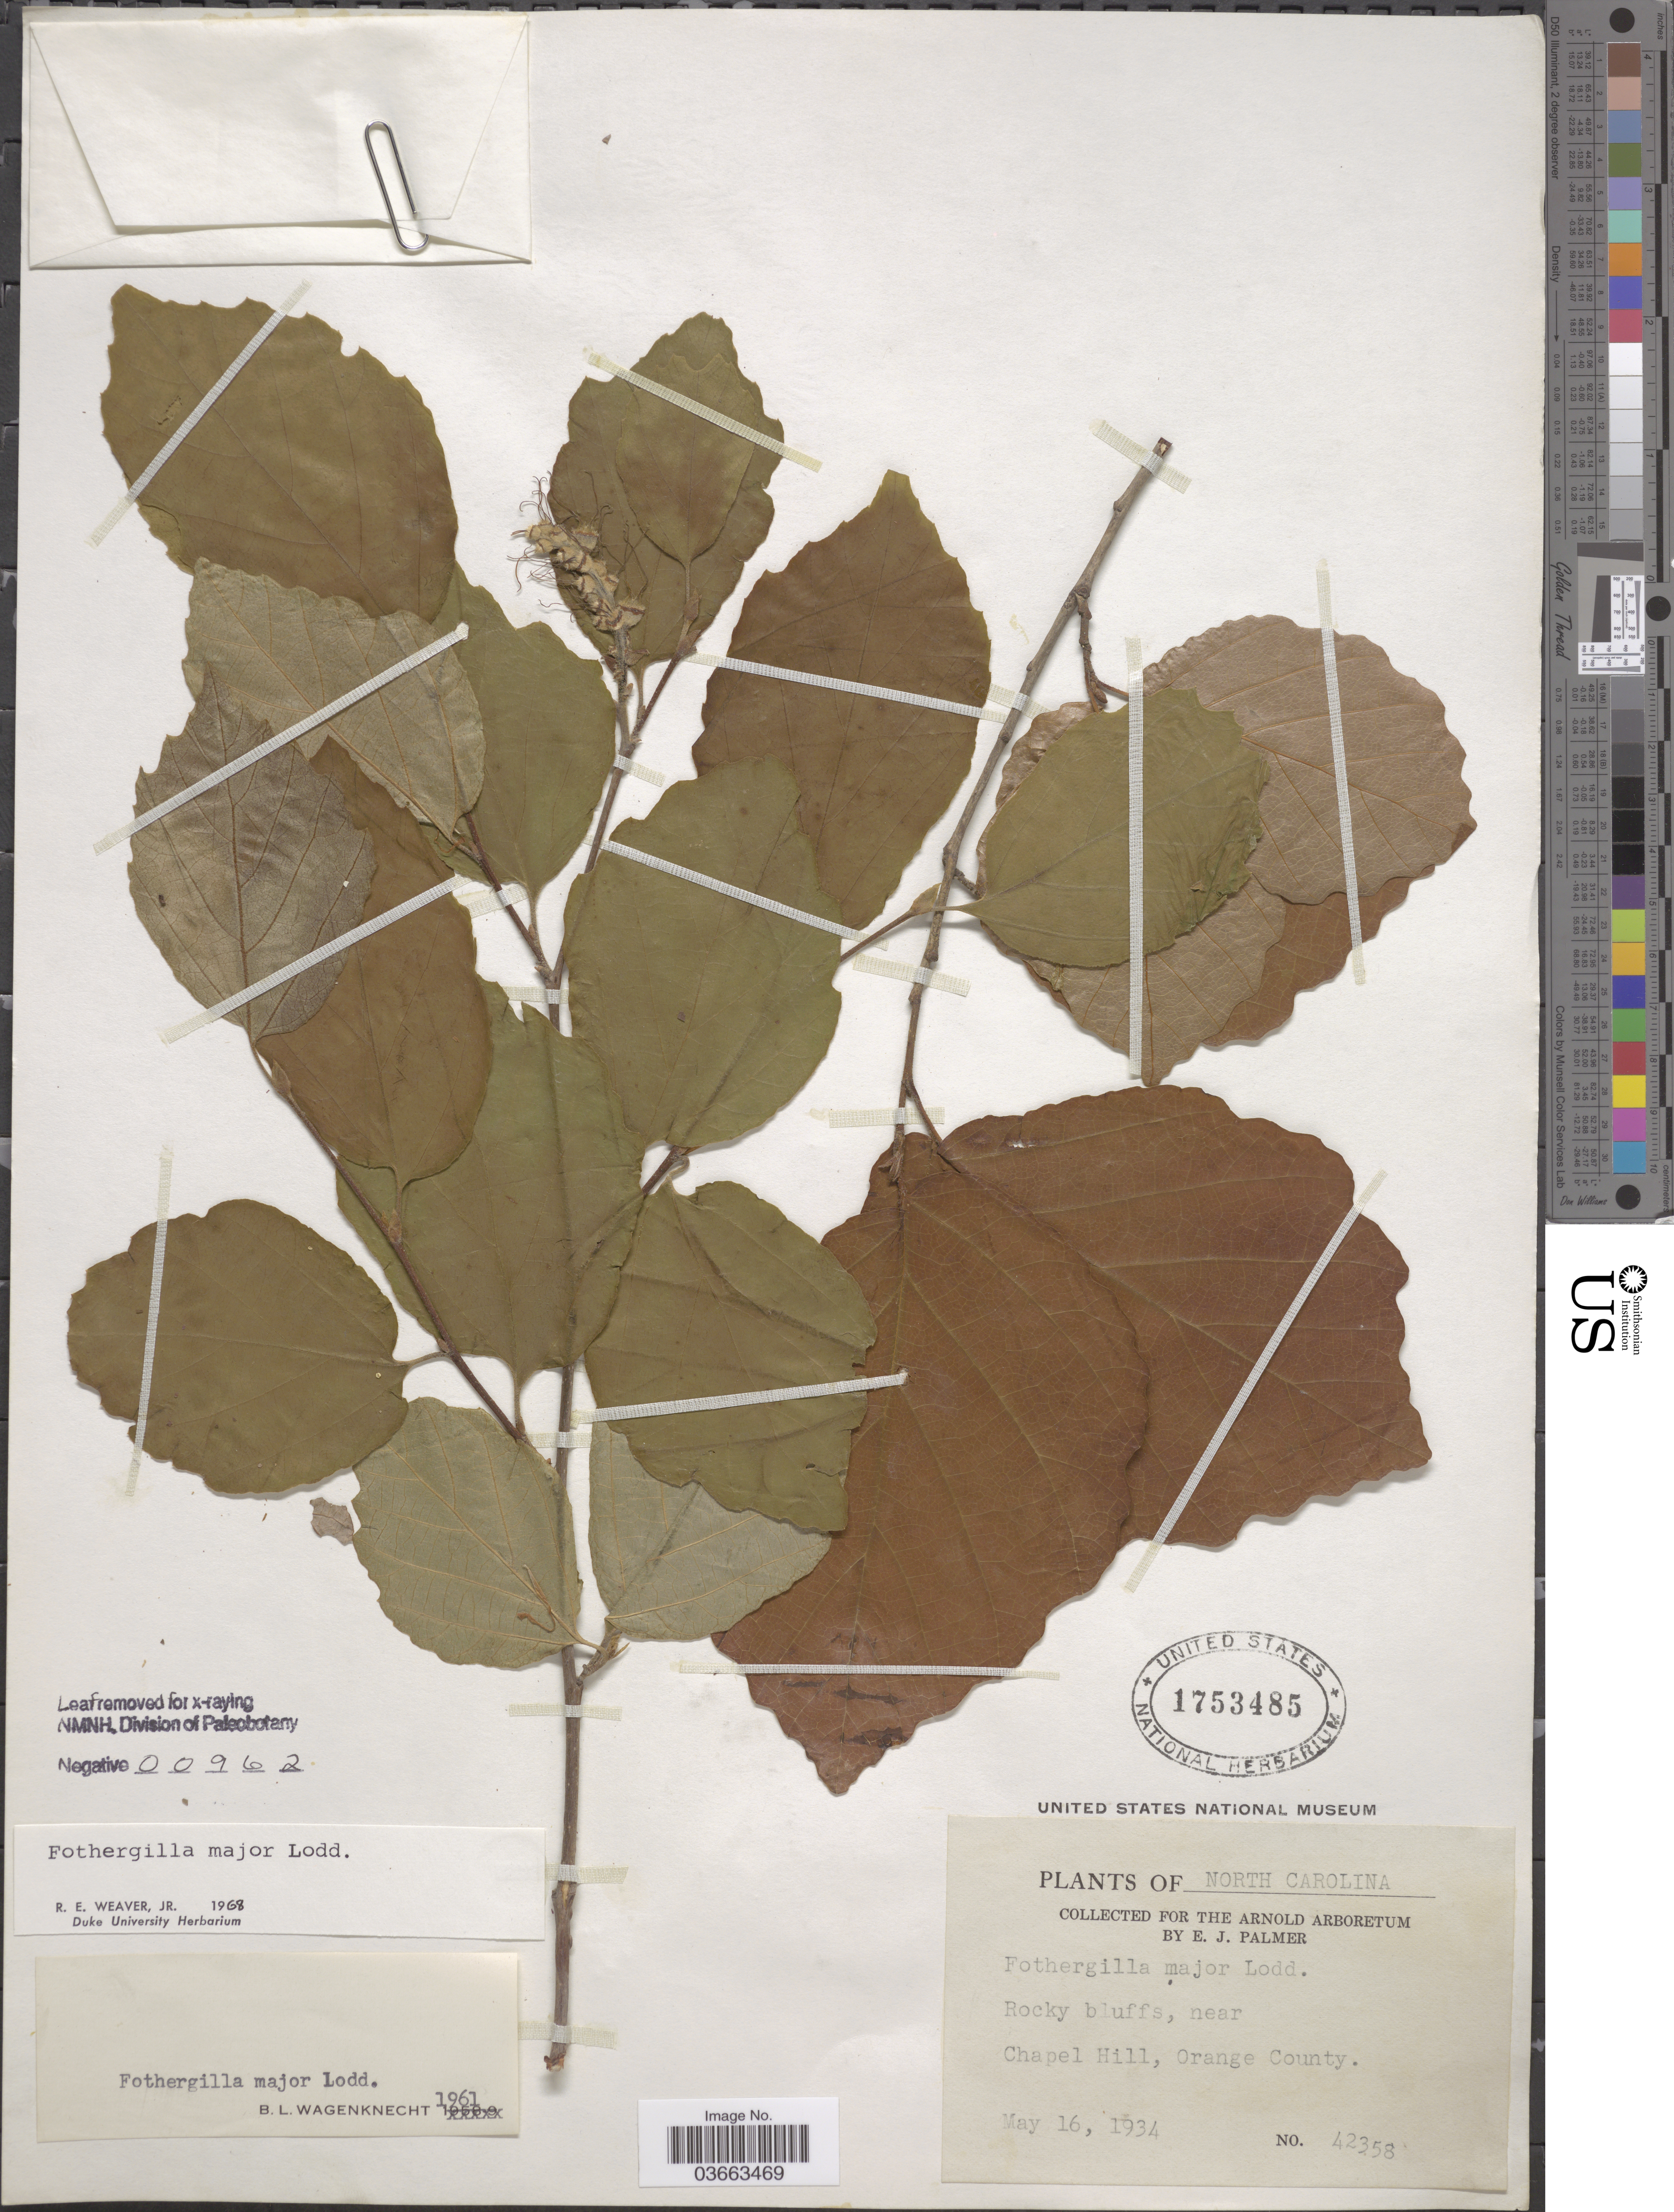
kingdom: Plantae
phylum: Tracheophyta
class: Magnoliopsida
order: Saxifragales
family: Hamamelidaceae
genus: Fothergilla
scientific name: Fothergilla major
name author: Lodd.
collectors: E. J. Palmer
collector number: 42358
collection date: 1934-05-16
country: United States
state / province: North Carolina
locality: Near Chapel Hill, Orange County.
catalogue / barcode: US 1753485